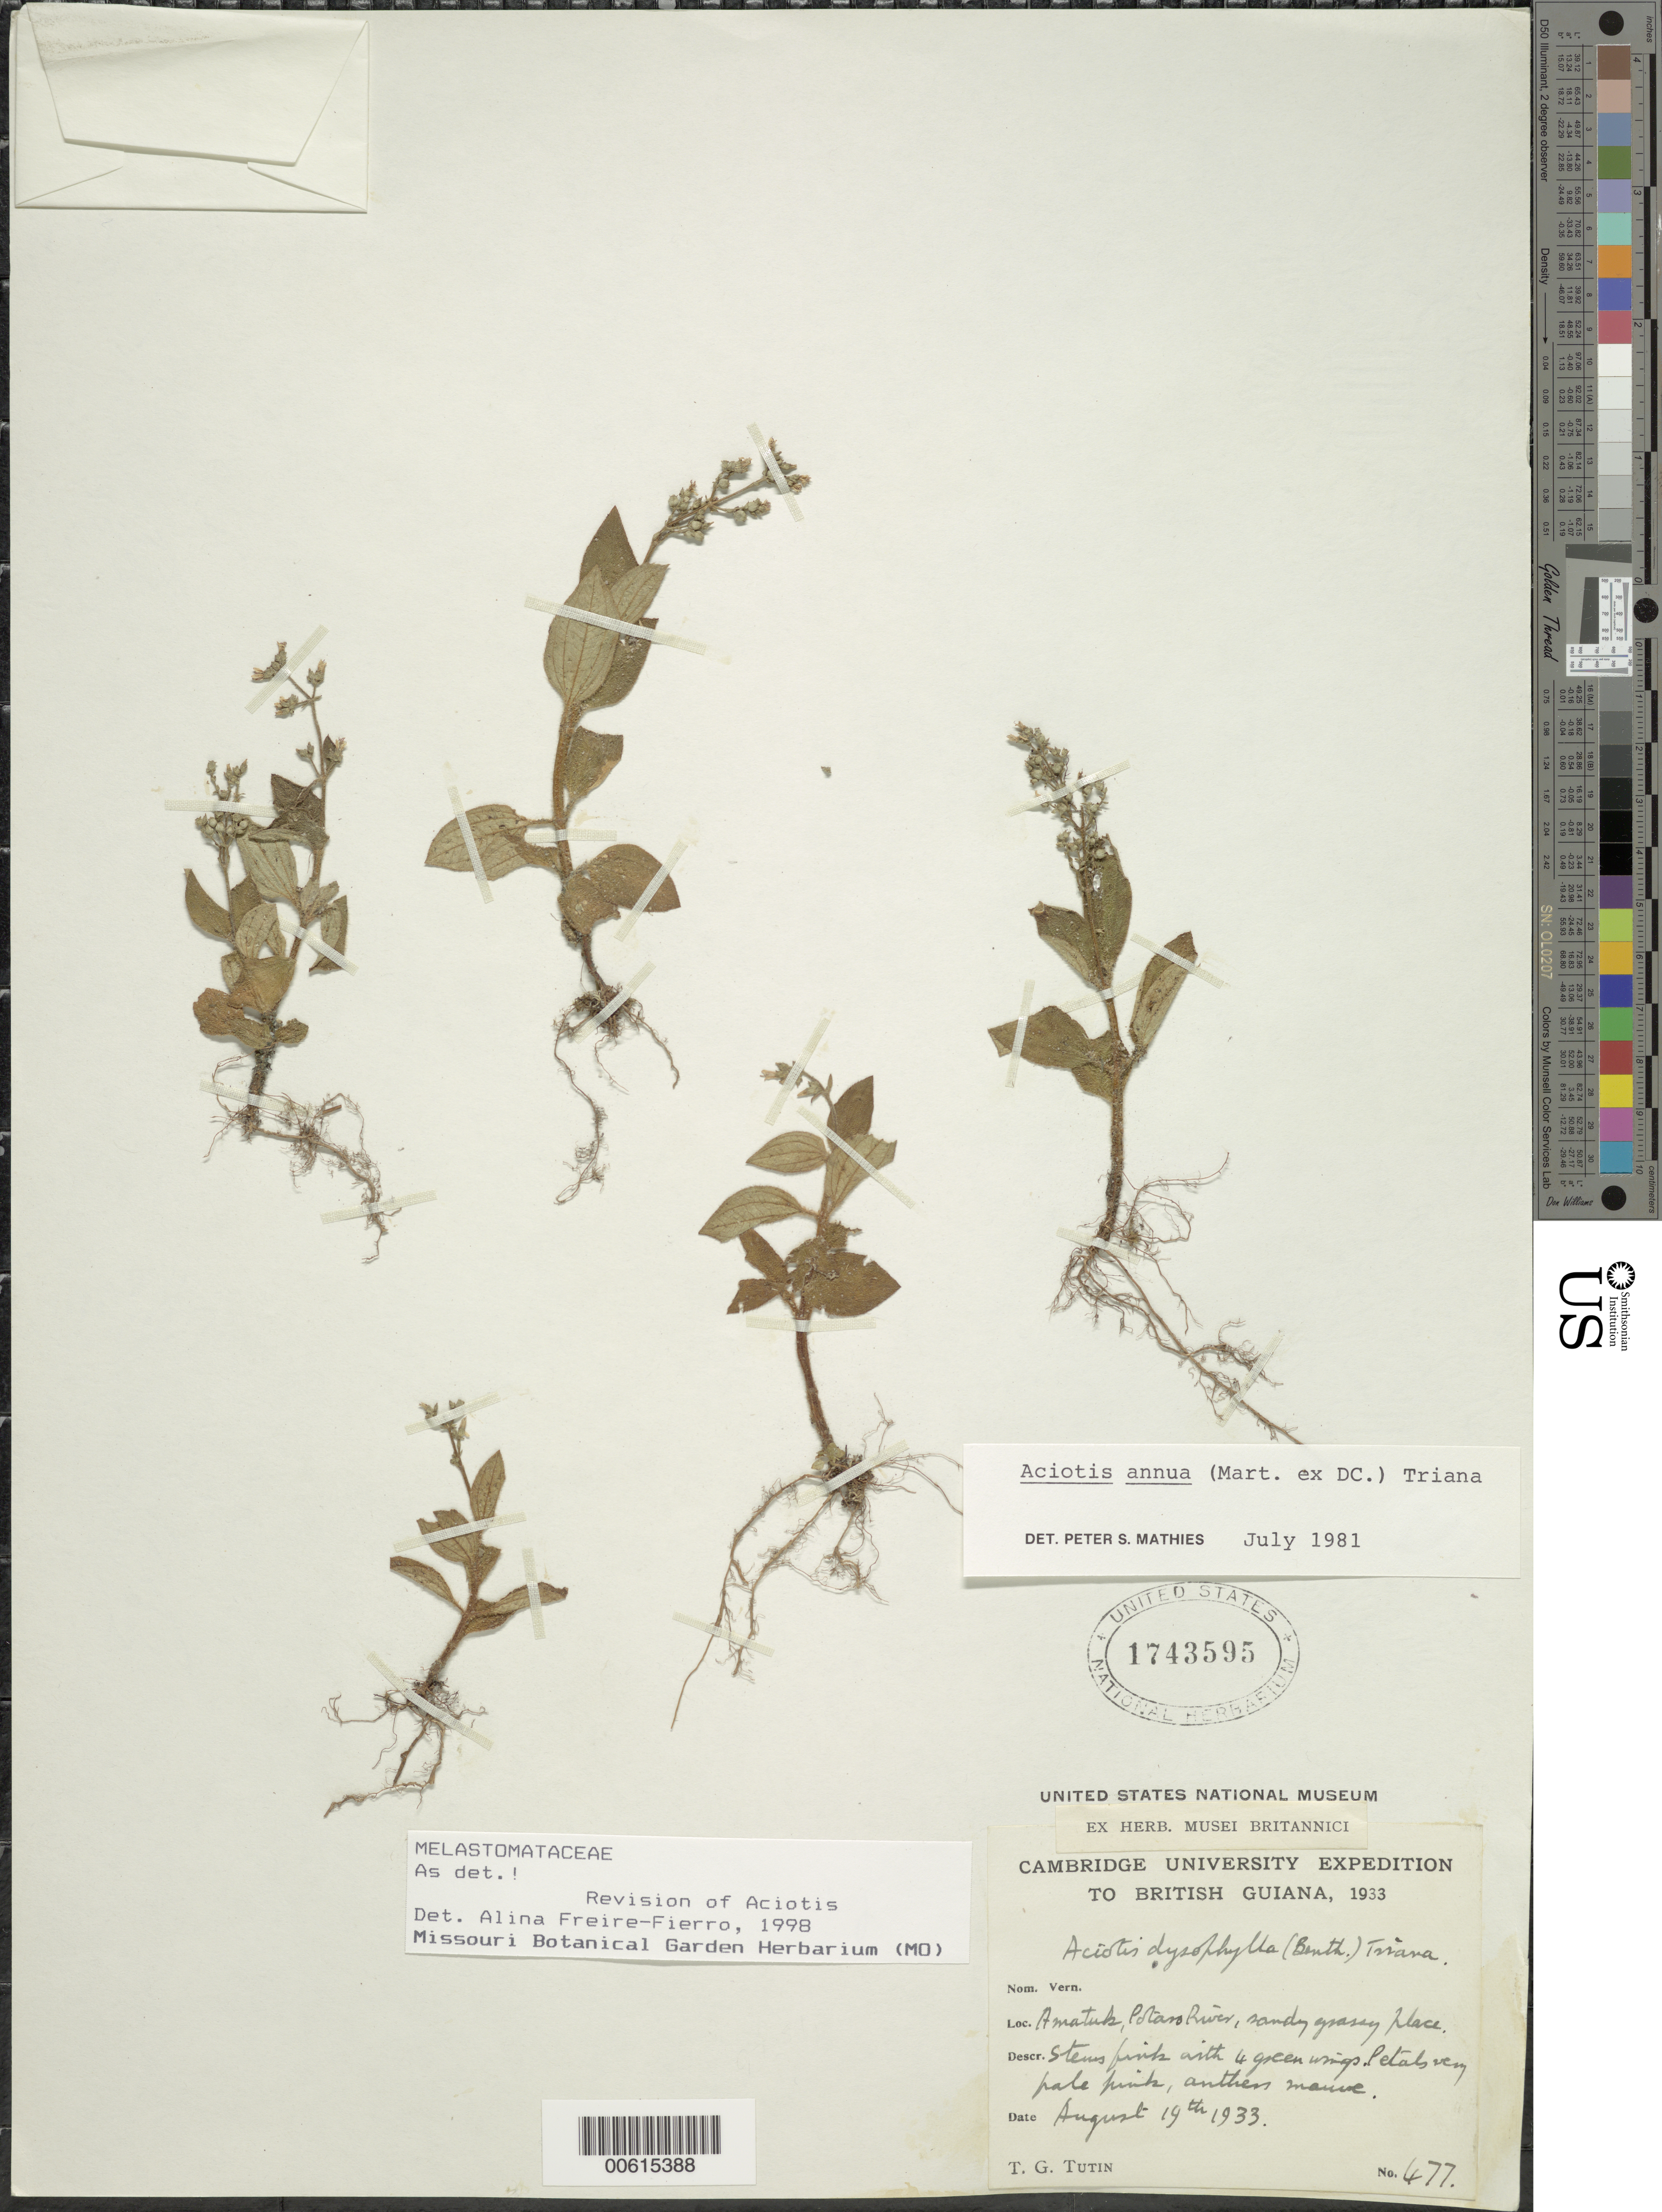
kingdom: Plantae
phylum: Tracheophyta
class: Magnoliopsida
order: Myrtales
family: Melastomataceae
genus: Aciotis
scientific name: Aciotis annua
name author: (Mart. ex DC.) Triana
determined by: Freire-Fierro, A.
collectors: T. G. Tutin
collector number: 477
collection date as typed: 19-Aug-33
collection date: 1933-08-19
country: Guyana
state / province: Potaro-Siparuni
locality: Amatuk Falls, Potaro R.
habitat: Sandy grassy place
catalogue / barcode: US 1743595